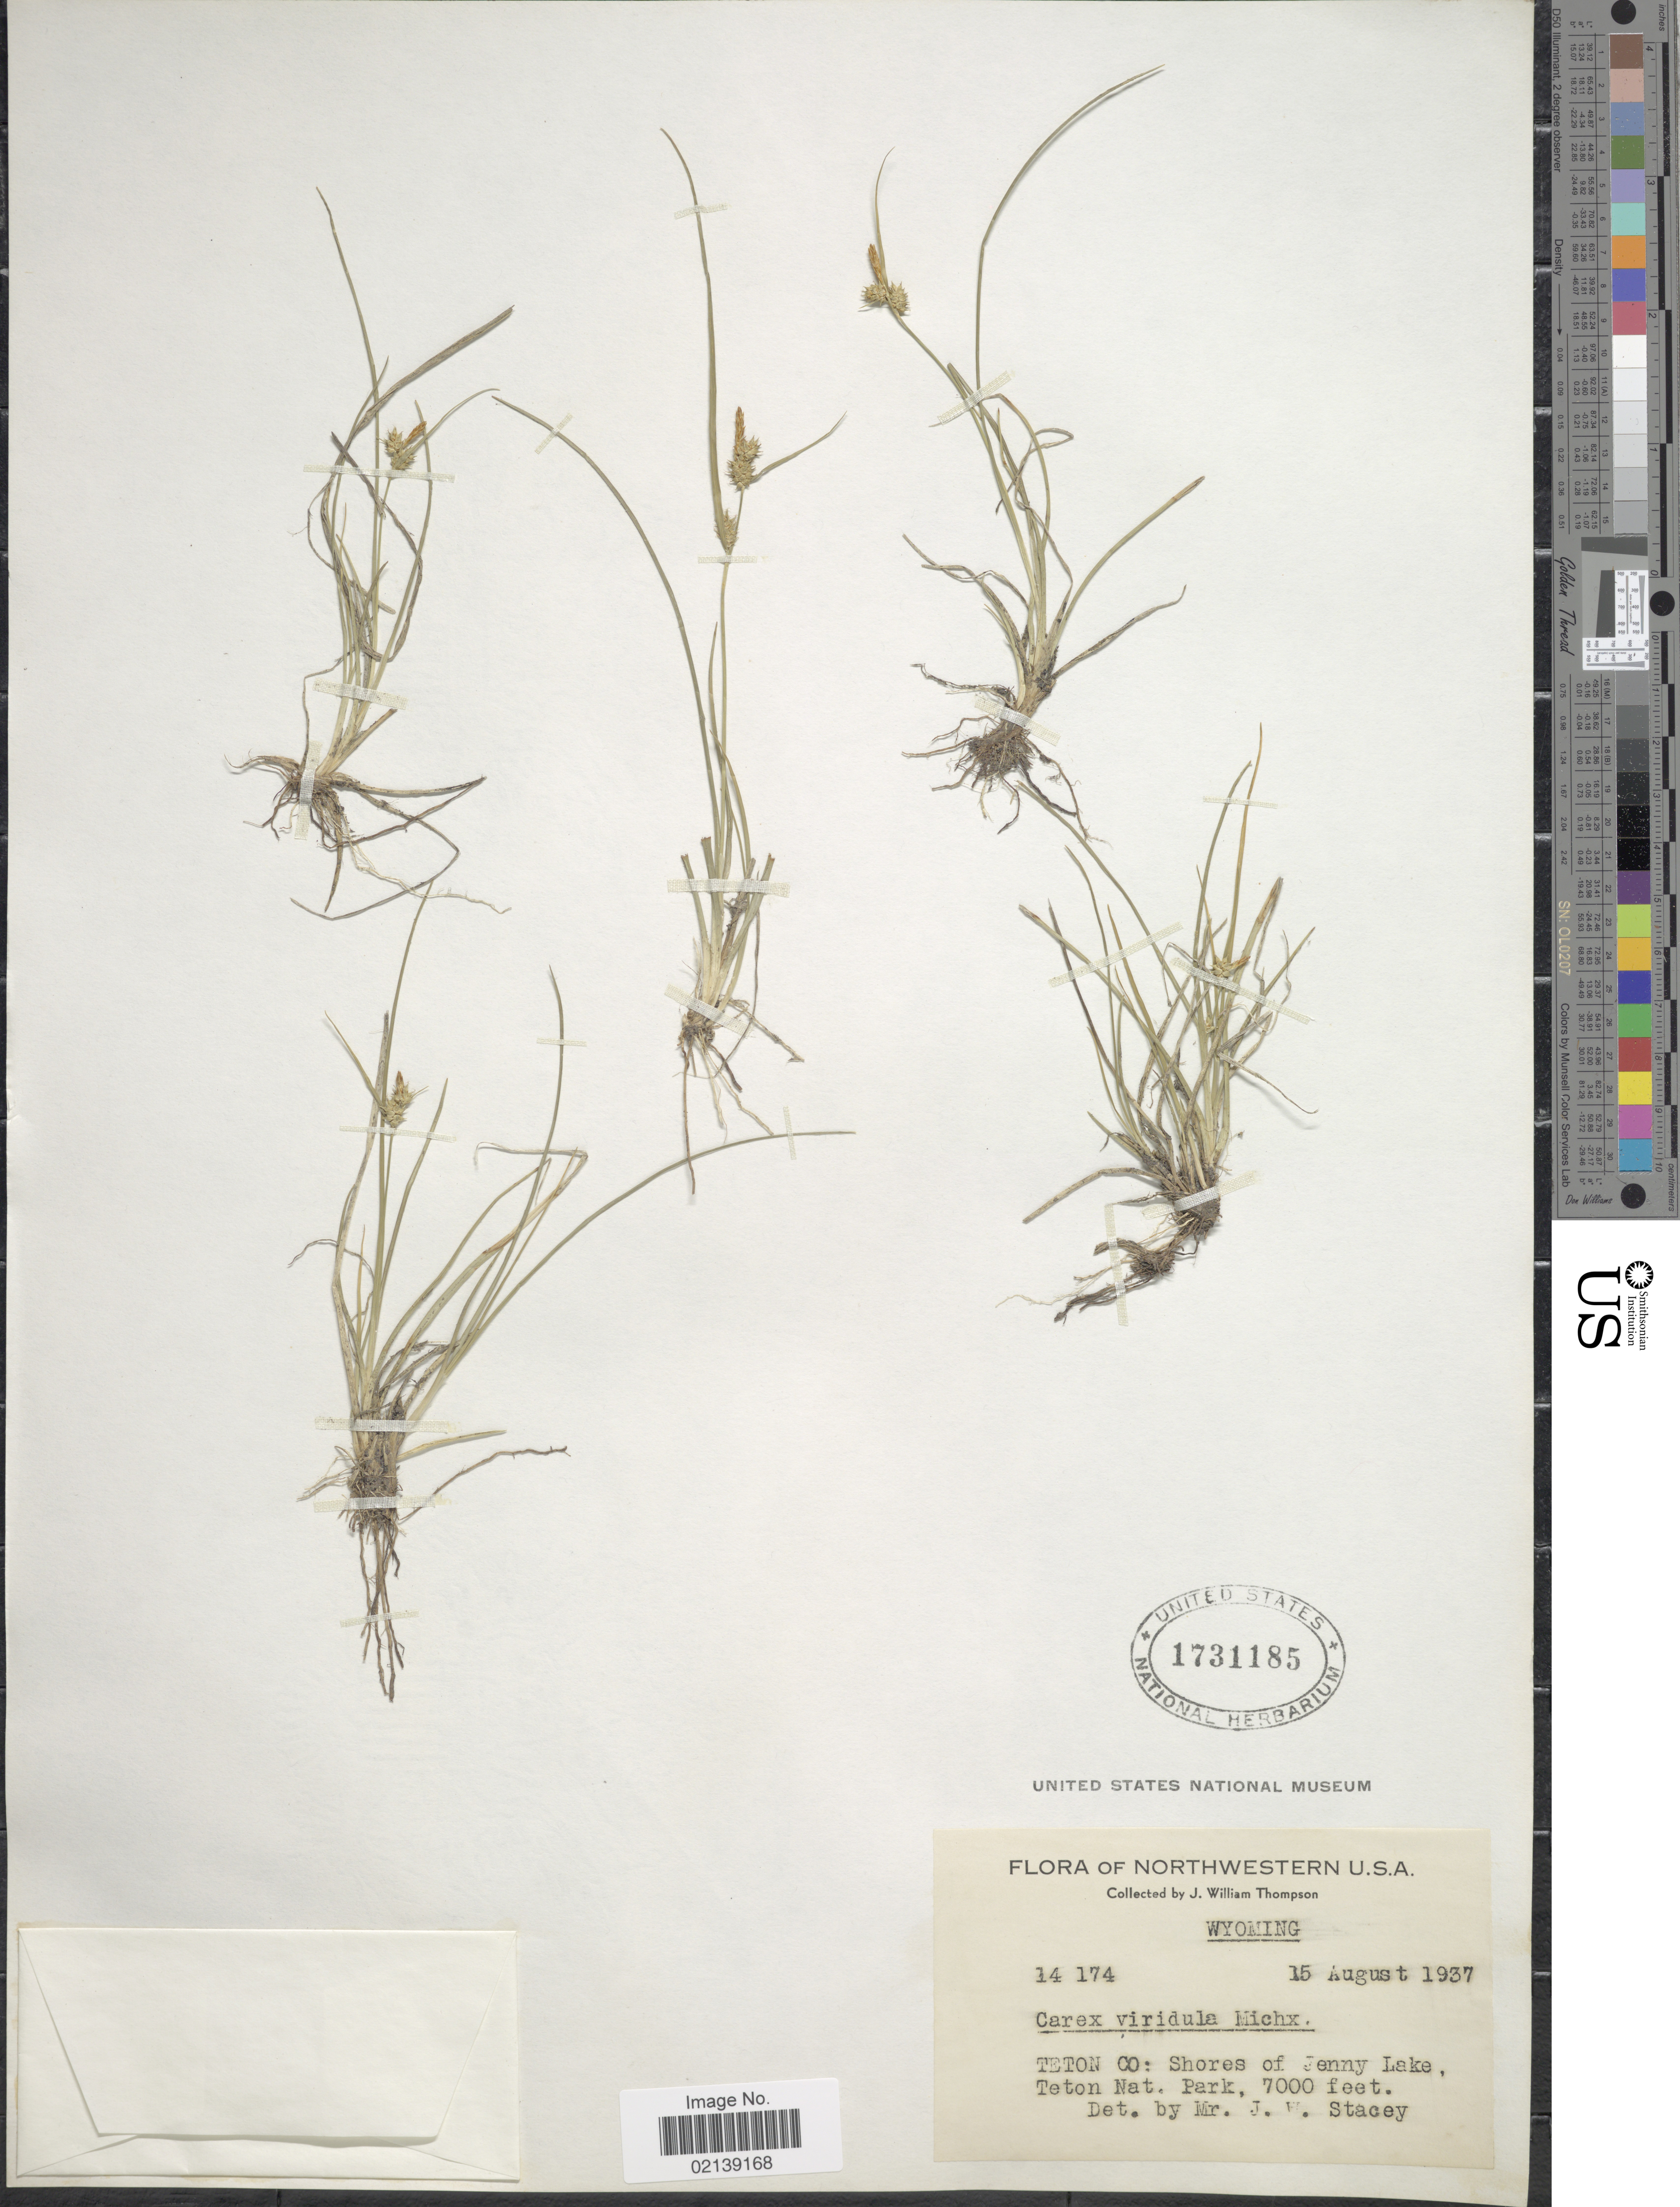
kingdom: Plantae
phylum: Tracheophyta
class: Liliopsida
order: Poales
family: Cyperaceae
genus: Carex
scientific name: Carex oederi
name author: Retz.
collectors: J. W. Thompson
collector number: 14174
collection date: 1937-08-15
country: United States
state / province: Wyoming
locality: Teton Co: shores of Jenny Lake, Teton Nat. Park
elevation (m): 2134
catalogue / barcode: US 1731185